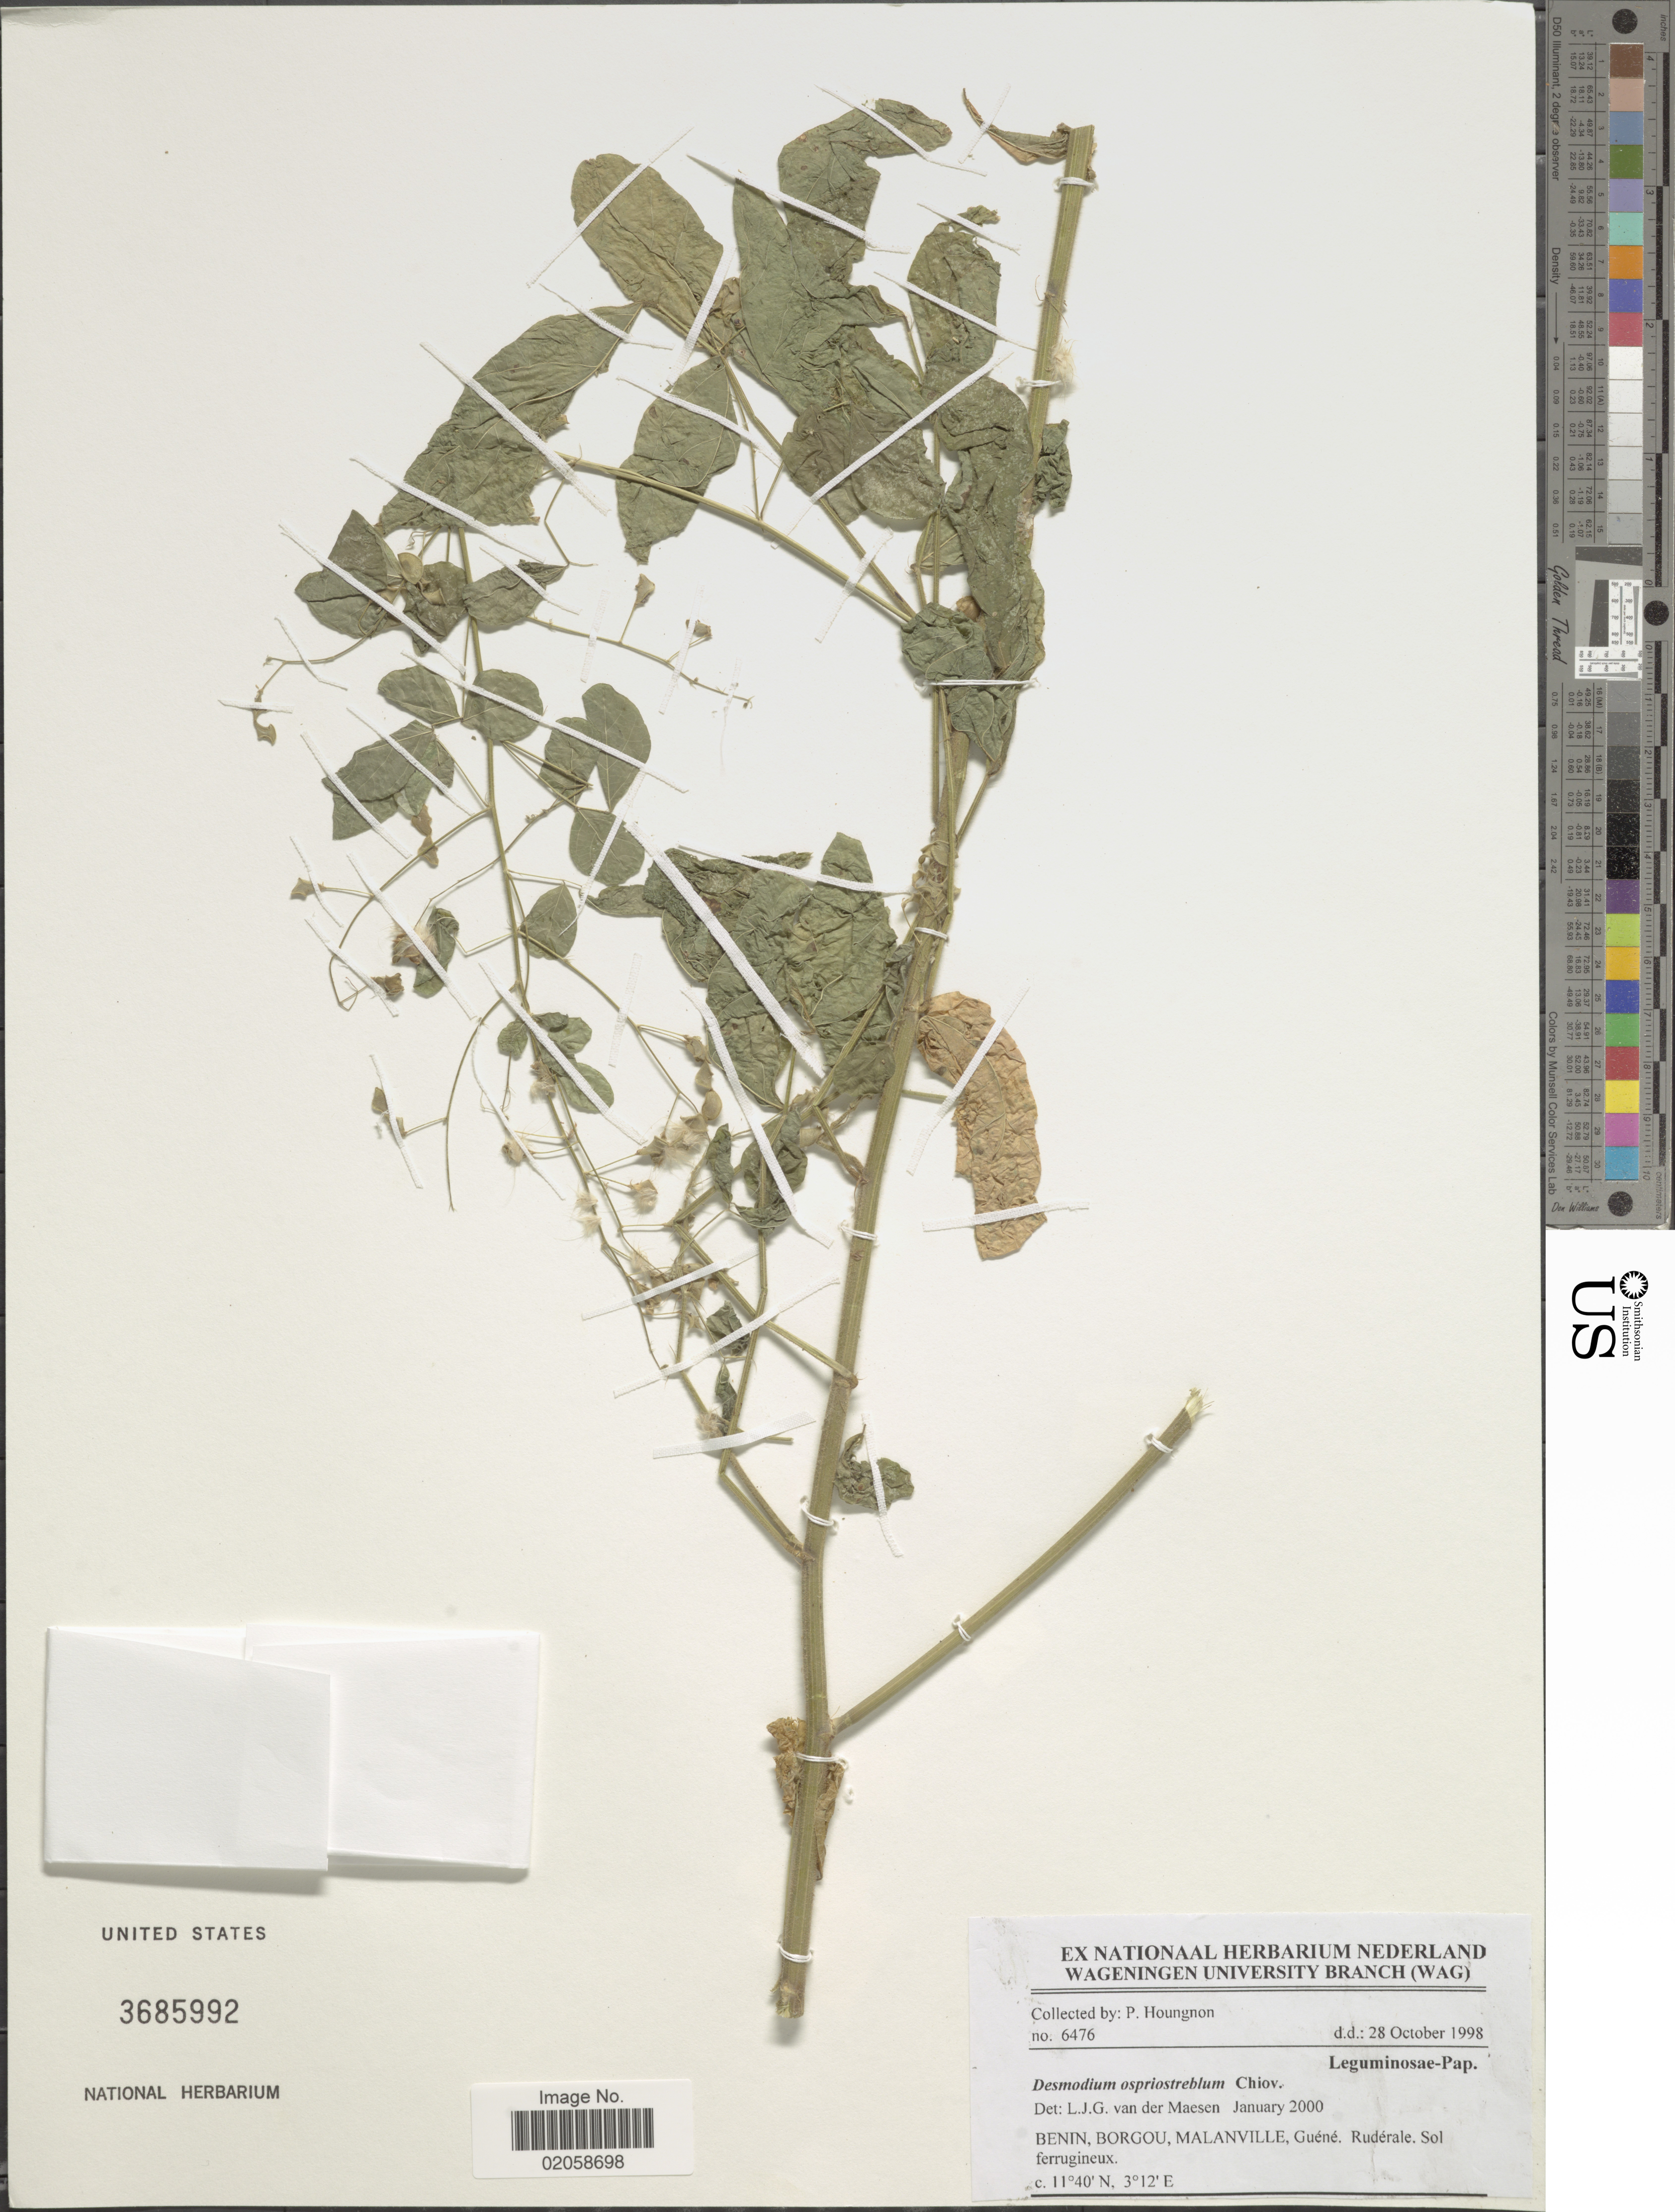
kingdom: Plantae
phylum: Tracheophyta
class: Magnoliopsida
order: Fabales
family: Fabaceae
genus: Desmodium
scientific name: Desmodium ospriostreblum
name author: Chiov.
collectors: P. Houngnon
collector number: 6476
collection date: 1998-10-28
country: Benin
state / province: Borgou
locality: Malanville, Guene Ruderale. Sol Ferrugineux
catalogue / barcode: US 3685992